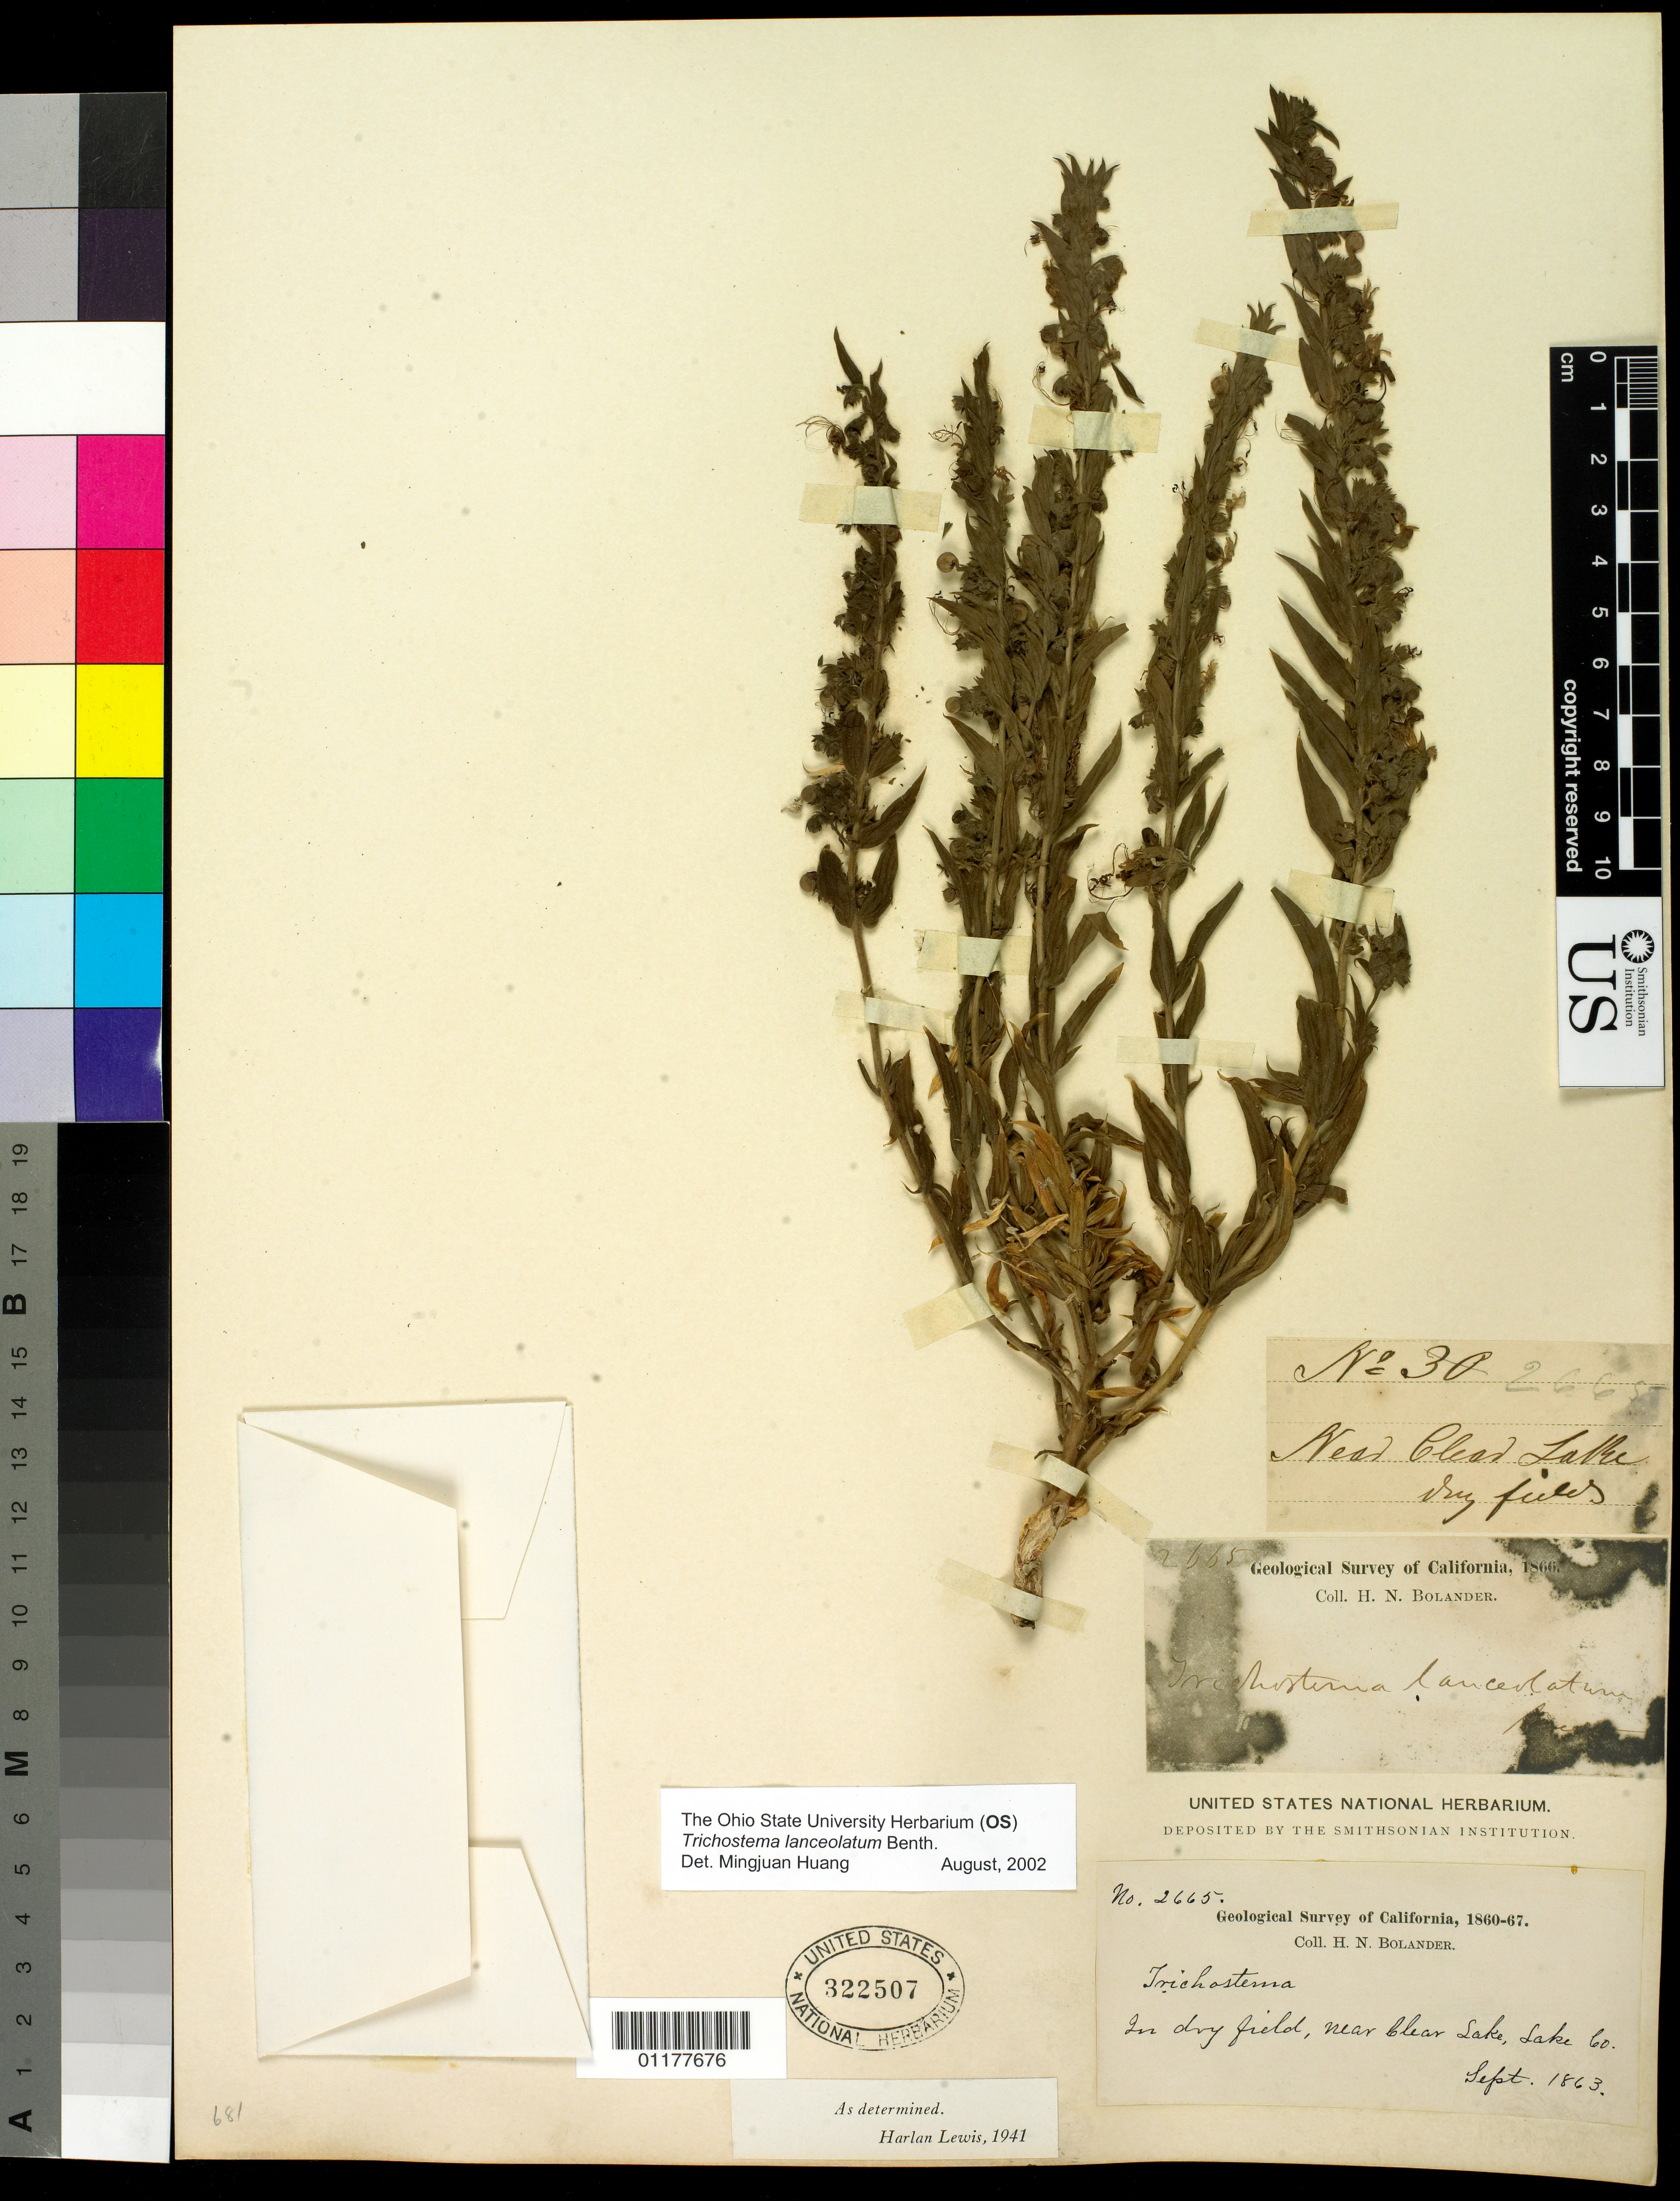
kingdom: Plantae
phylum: Tracheophyta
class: Magnoliopsida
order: Lamiales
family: Lamiaceae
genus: Trichostema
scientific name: Trichostema lanceolatum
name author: Benth.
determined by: Huang, Mingjuan, (OS), Ohio State University Herbarium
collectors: H. Bolander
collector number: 2665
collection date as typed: Sep 1863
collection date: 1863-09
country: United States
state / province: California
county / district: Lake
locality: Near Clear Lake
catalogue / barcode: US 322507